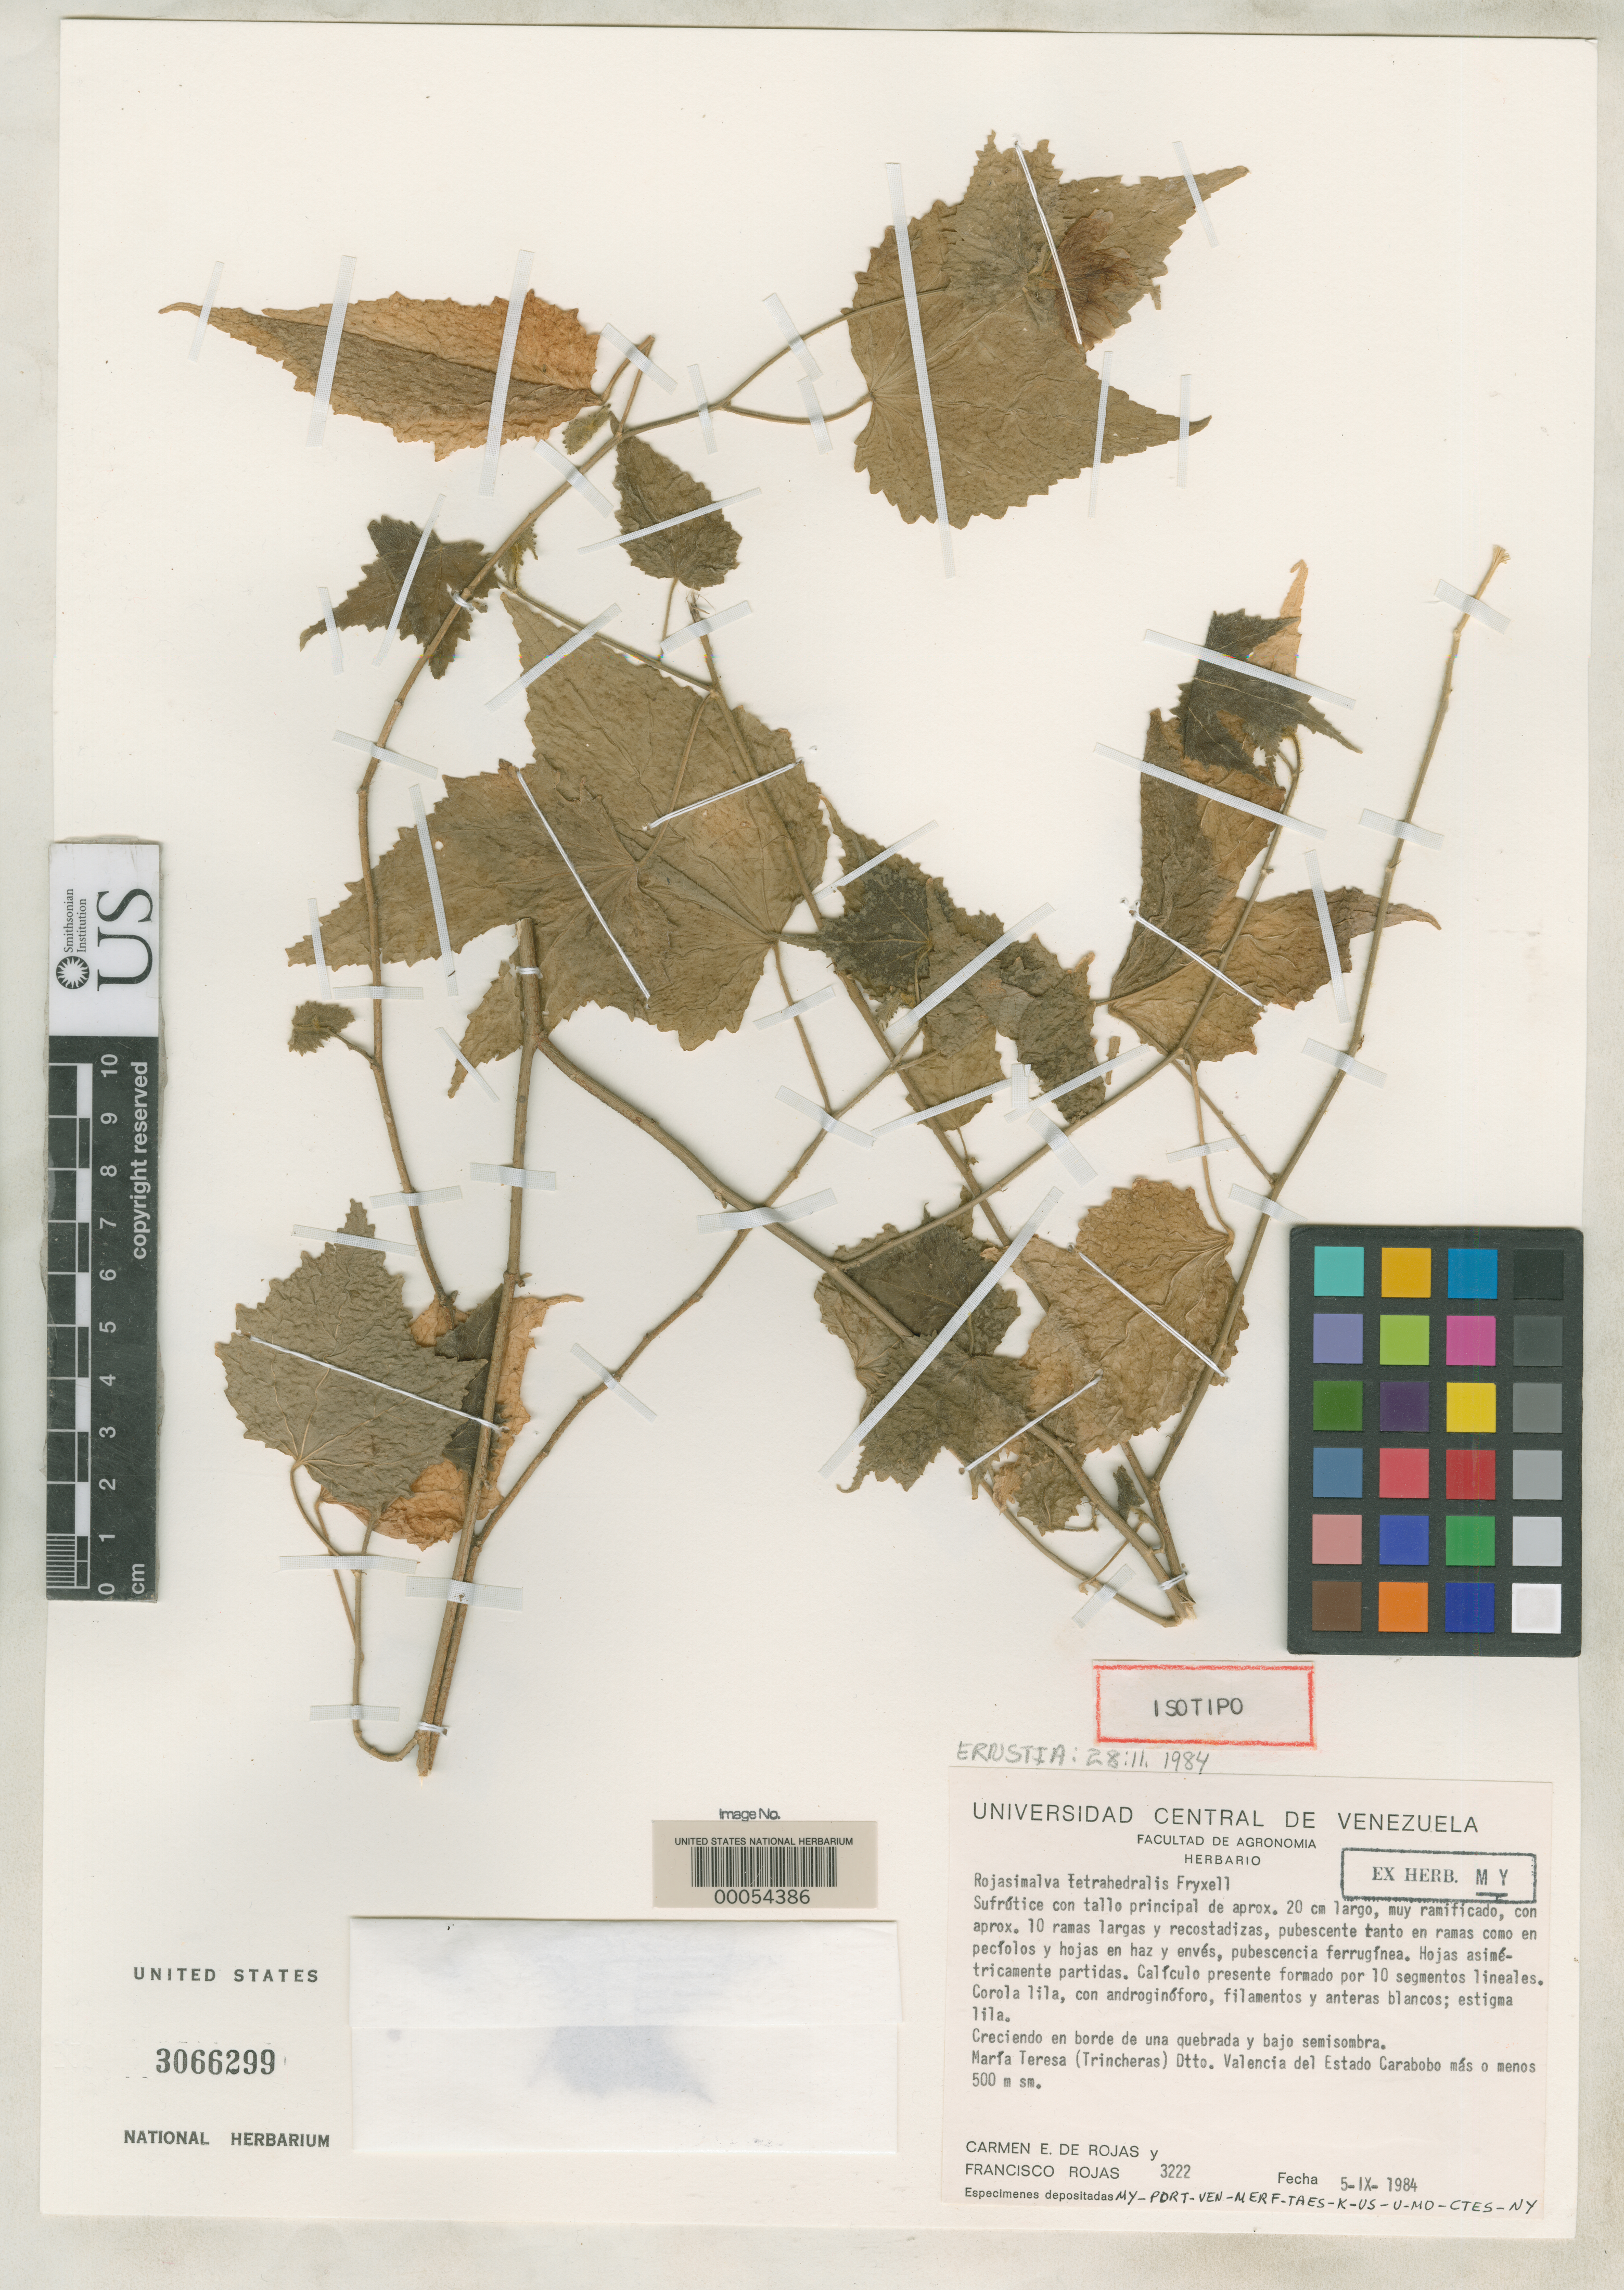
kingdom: Plantae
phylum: Tracheophyta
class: Magnoliopsida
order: Malvales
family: Malvaceae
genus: Rojasimalva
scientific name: Rojasimalva tetrahedralis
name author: Fryxell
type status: Isotype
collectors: C. Rojas & F. Rojas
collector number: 3222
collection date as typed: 05 Sep 1984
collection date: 1984-09-05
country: Venezuela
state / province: Carabobo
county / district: Valencia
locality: Maria Teresa (Trincheras), Dtto. Valencia.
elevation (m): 500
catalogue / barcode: US 3066299